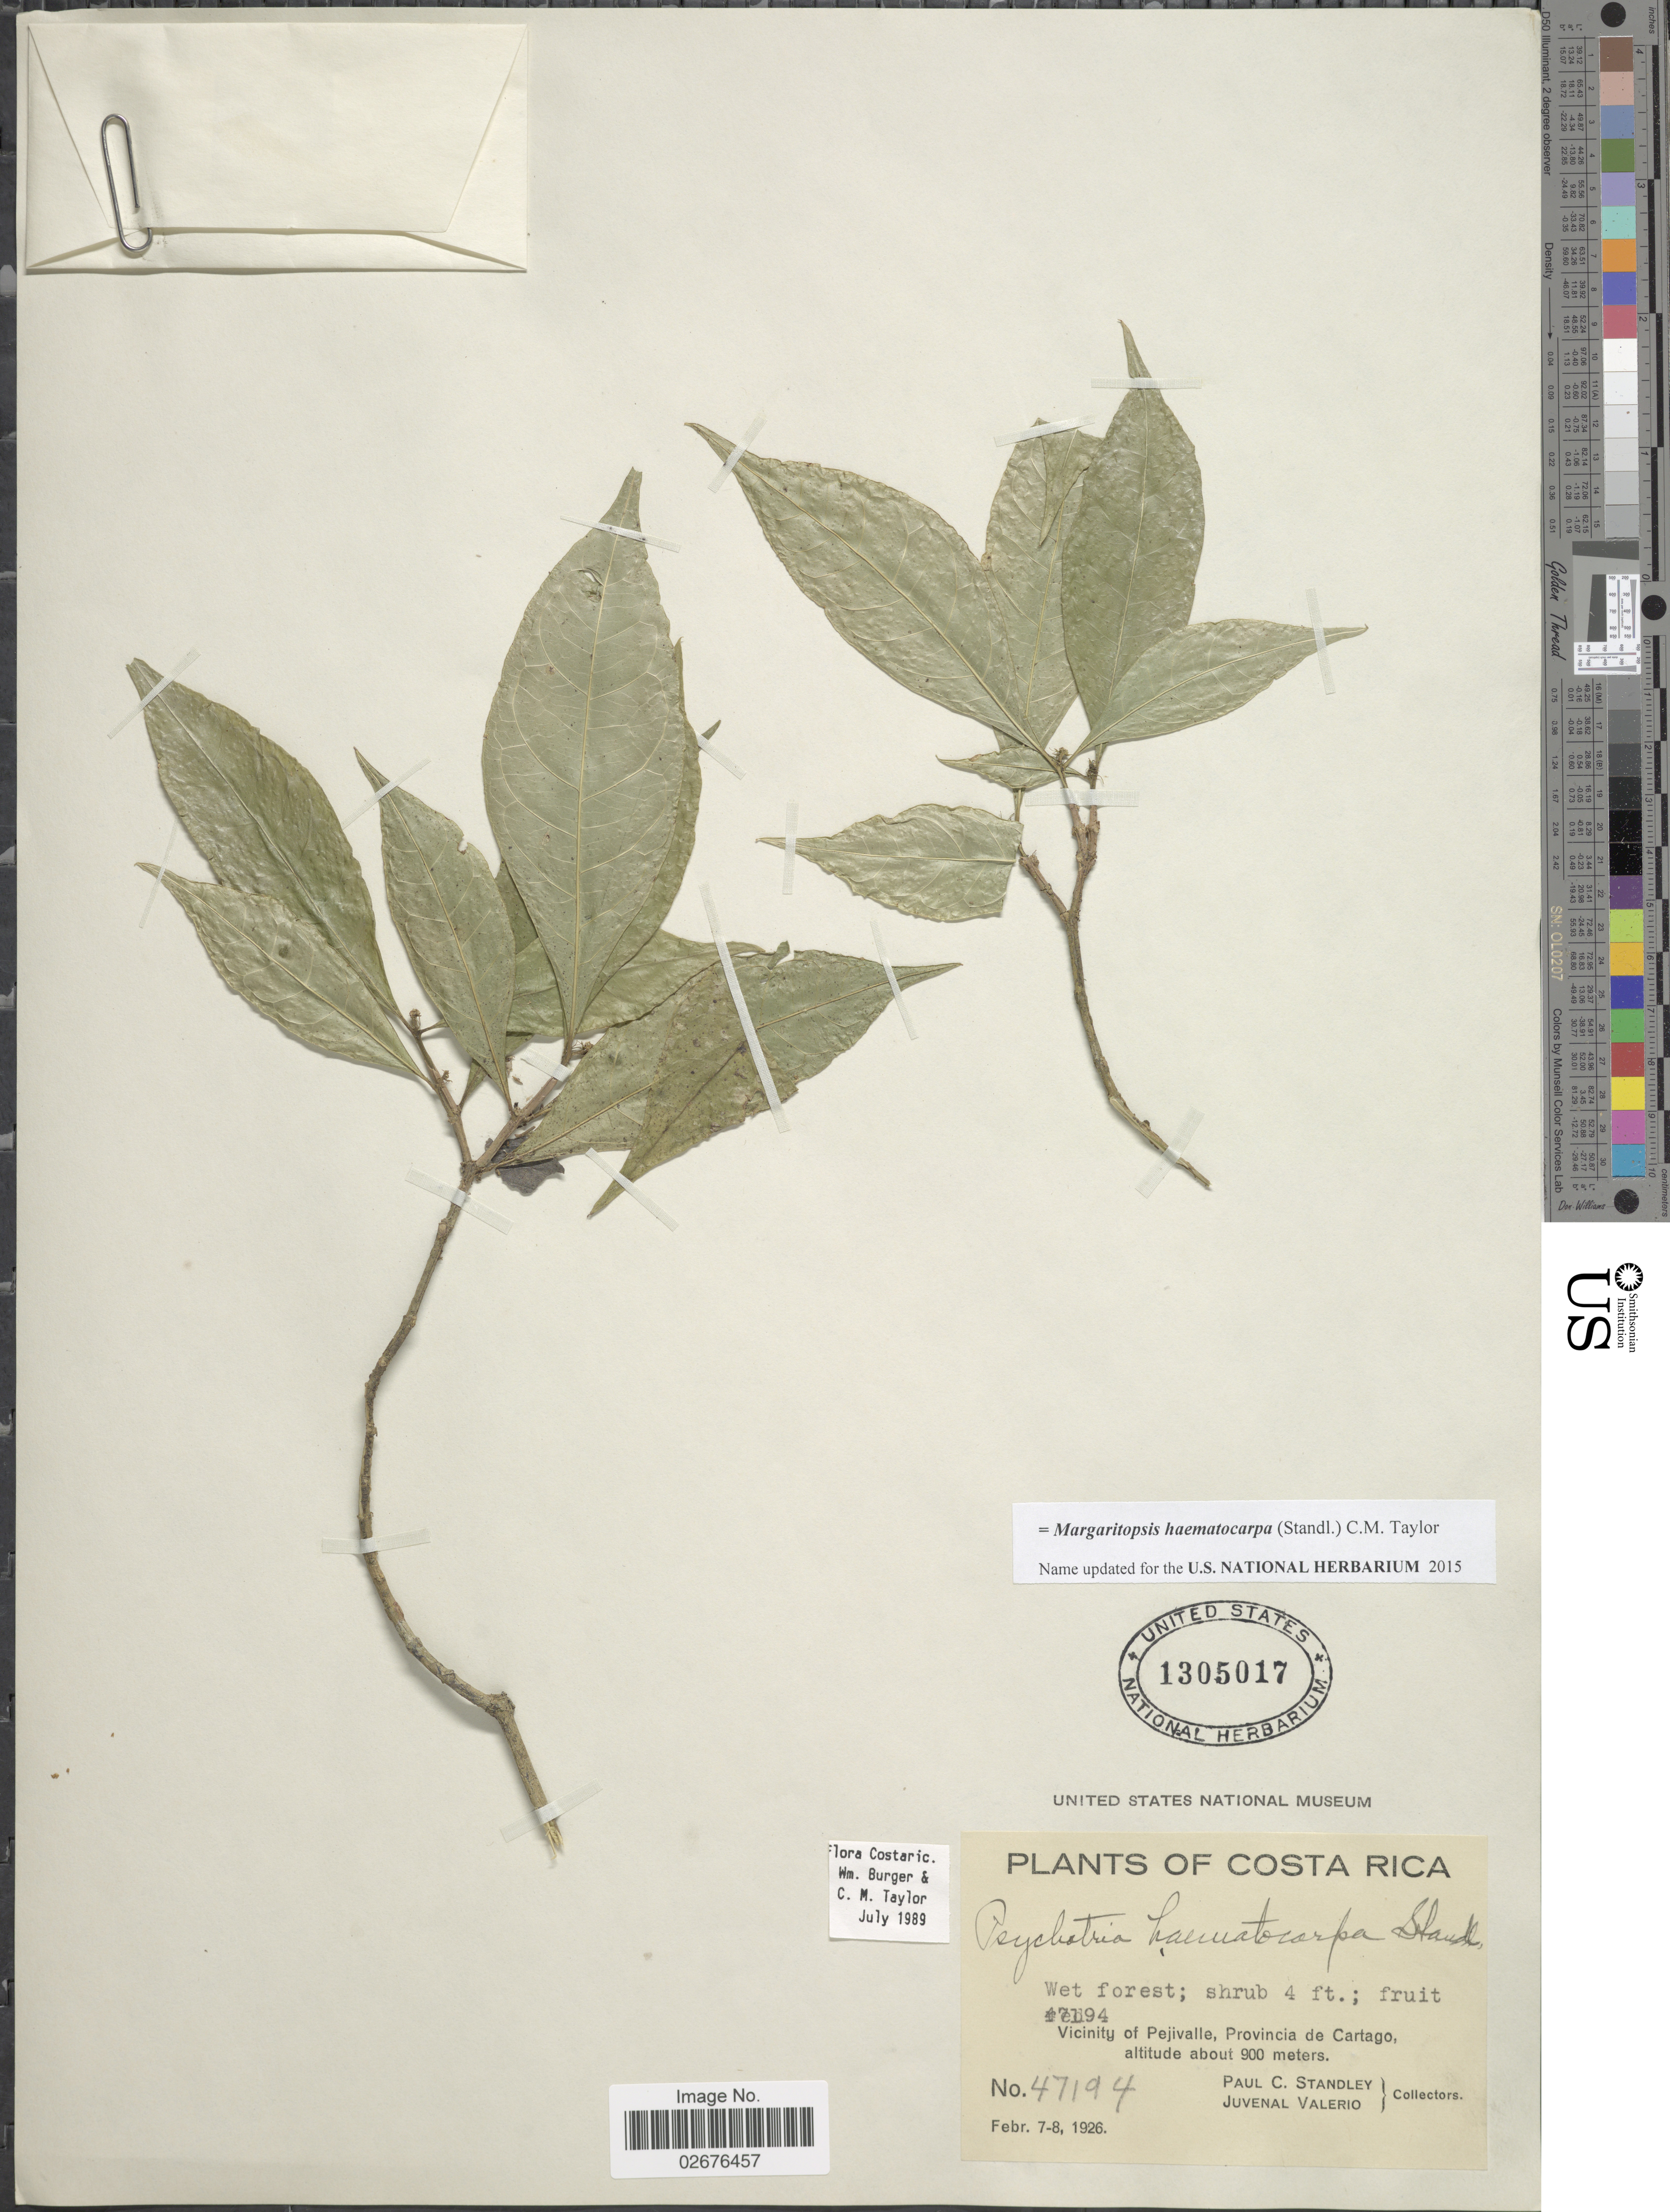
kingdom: Plantae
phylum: Tracheophyta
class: Magnoliopsida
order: Gentianales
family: Rubiaceae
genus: Margaritopsis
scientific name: Margaritopsis haematocarpa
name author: (Standl.) C.M. Taylor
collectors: P. C. Standley & J. Valerio R.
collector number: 47194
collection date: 1926-02-07/1926-02-08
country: Costa Rica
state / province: Cartago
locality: Wet forest, Vicinity of Pejivalle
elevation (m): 900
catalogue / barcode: US 1305017